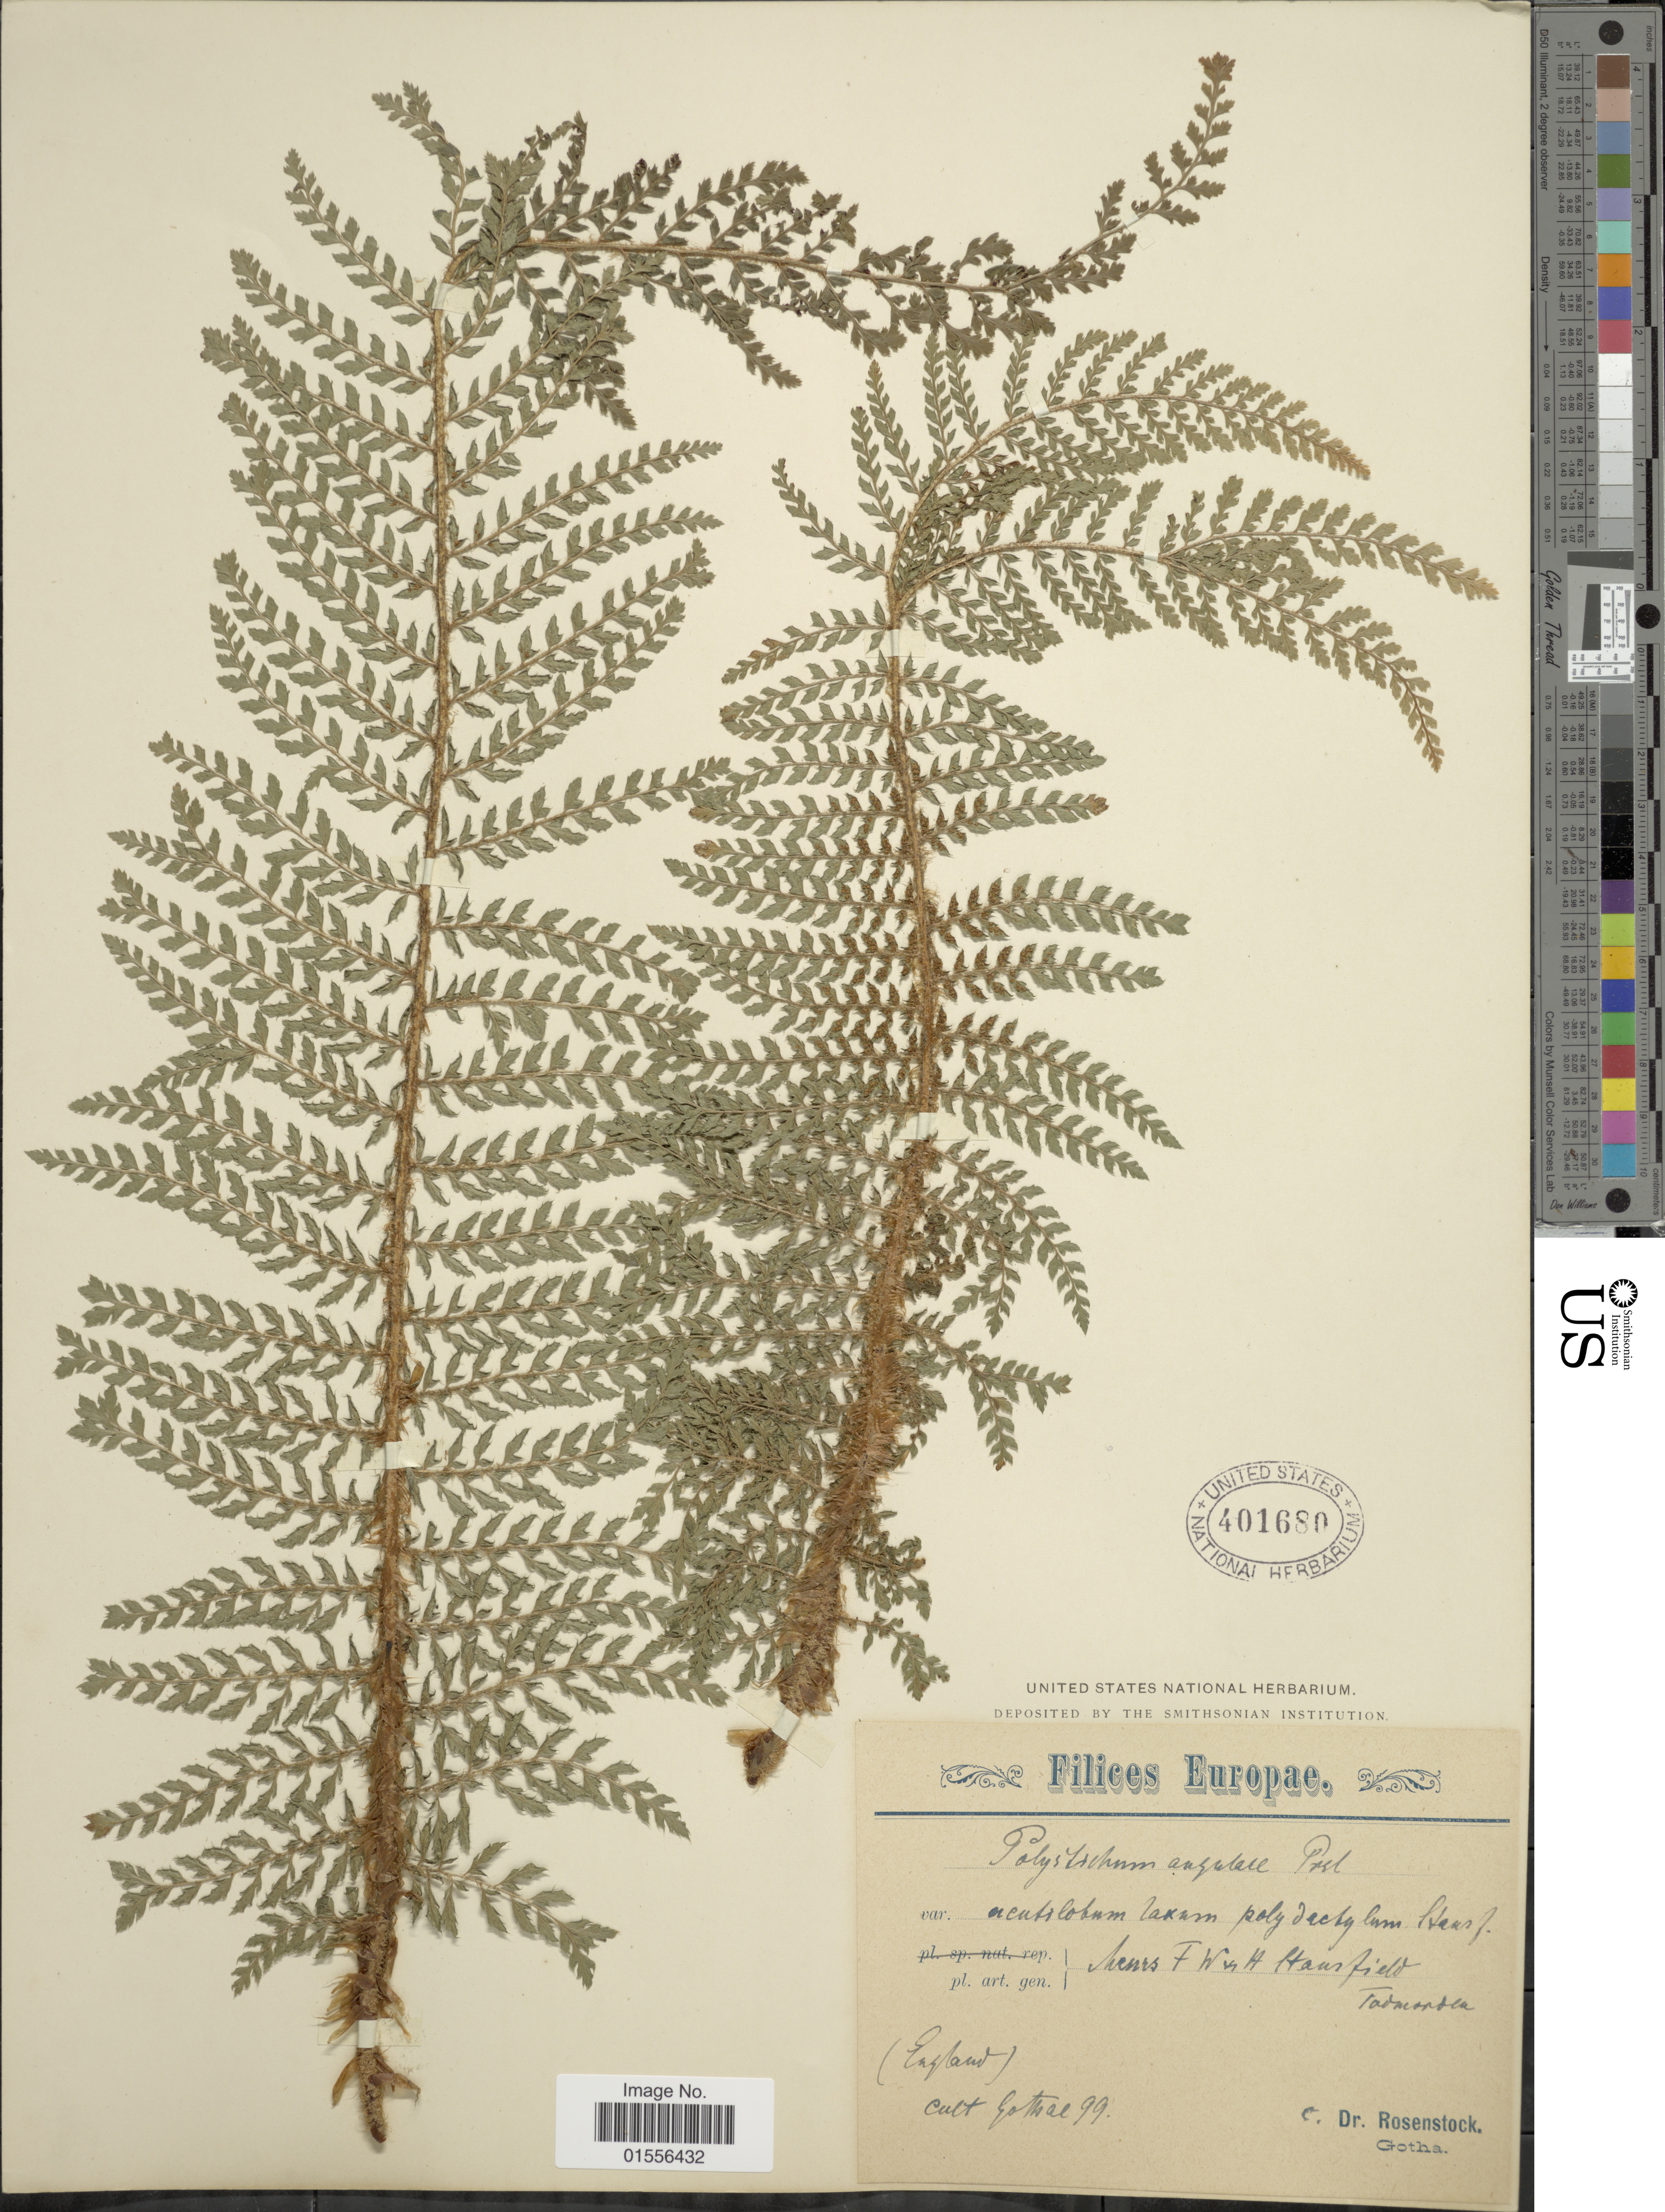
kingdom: Plantae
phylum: Tracheophyta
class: Polypodiopsida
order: Polypodiales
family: Dryopteridaceae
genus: Polystichum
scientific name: Polystichum setiferum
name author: (Forssk.) Moore ex Woynar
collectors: E. Rosenstock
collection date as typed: Transcribed d/m/y: //99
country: Germany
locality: Cult Gothae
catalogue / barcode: US 401680